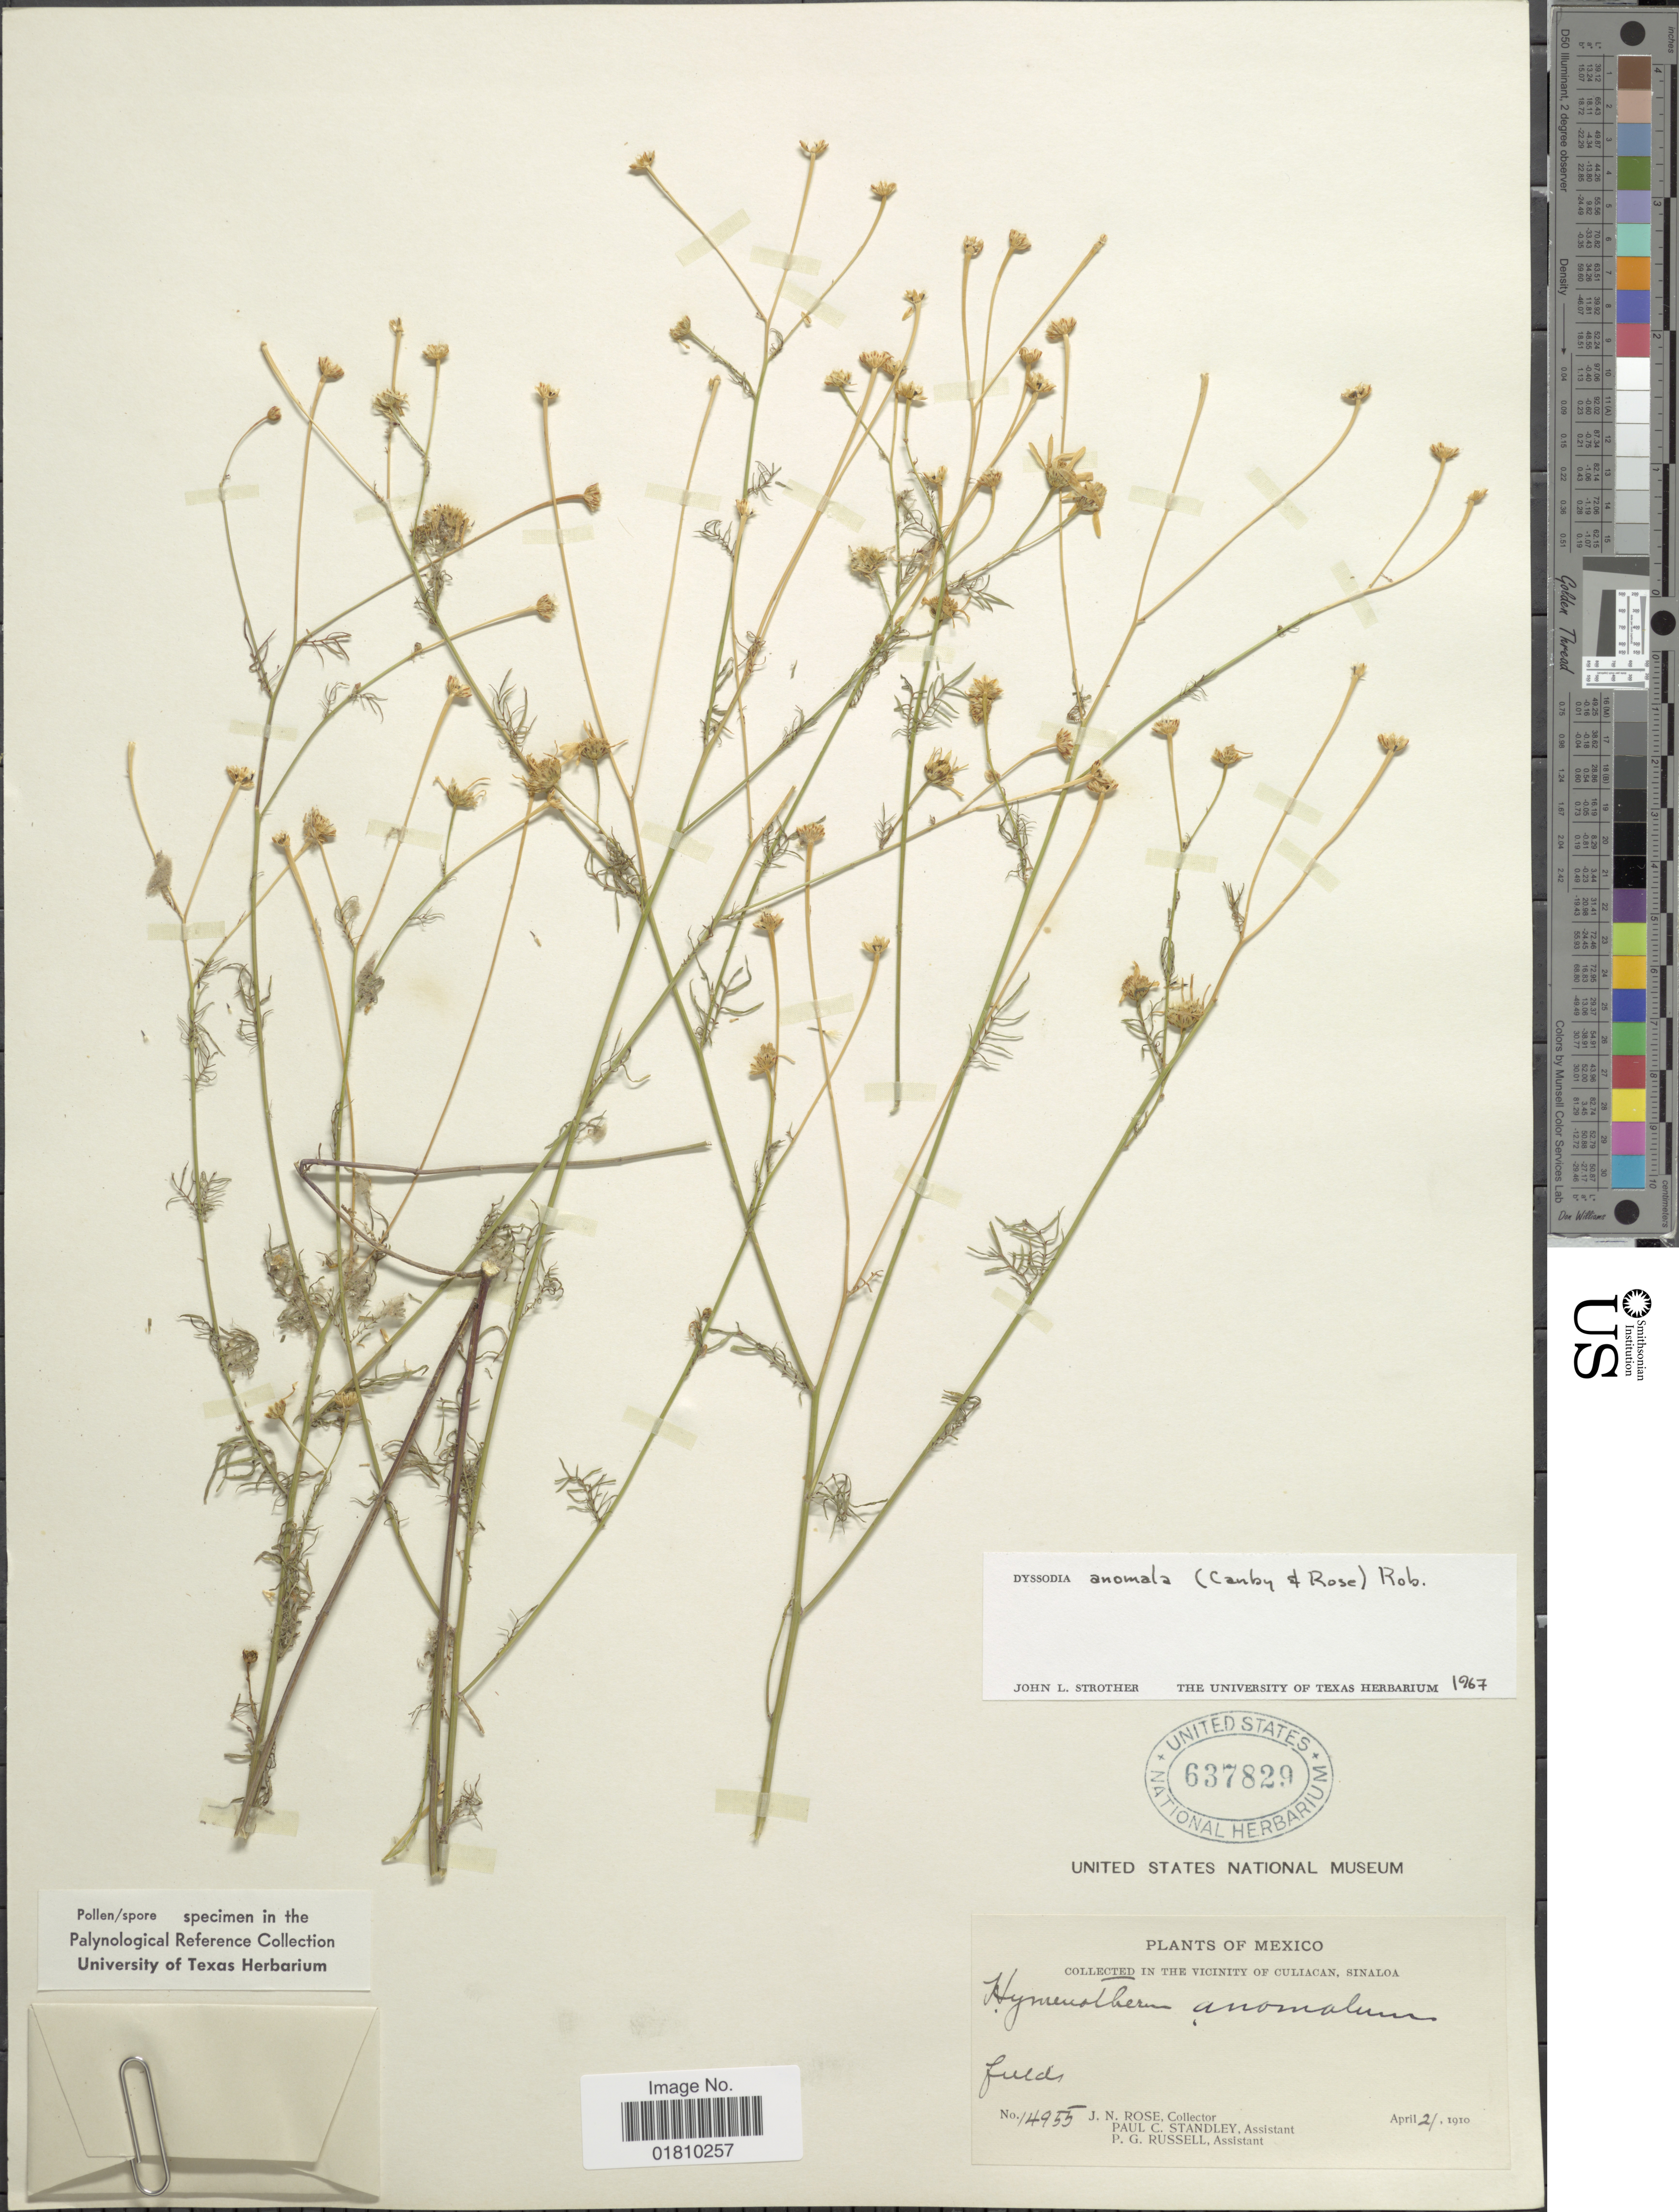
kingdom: Plantae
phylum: Tracheophyta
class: Magnoliopsida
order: Asterales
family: Asteraceae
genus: Adenophyllum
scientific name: Adenophyllum anomalum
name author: (Canby) Strother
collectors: J. N. Rose, P. C. Standley & P. G. Russell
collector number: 14955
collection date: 1910-04-21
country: Mexico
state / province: Sinaloa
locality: Vicinity of Culiacan, fields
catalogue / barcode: US 637829